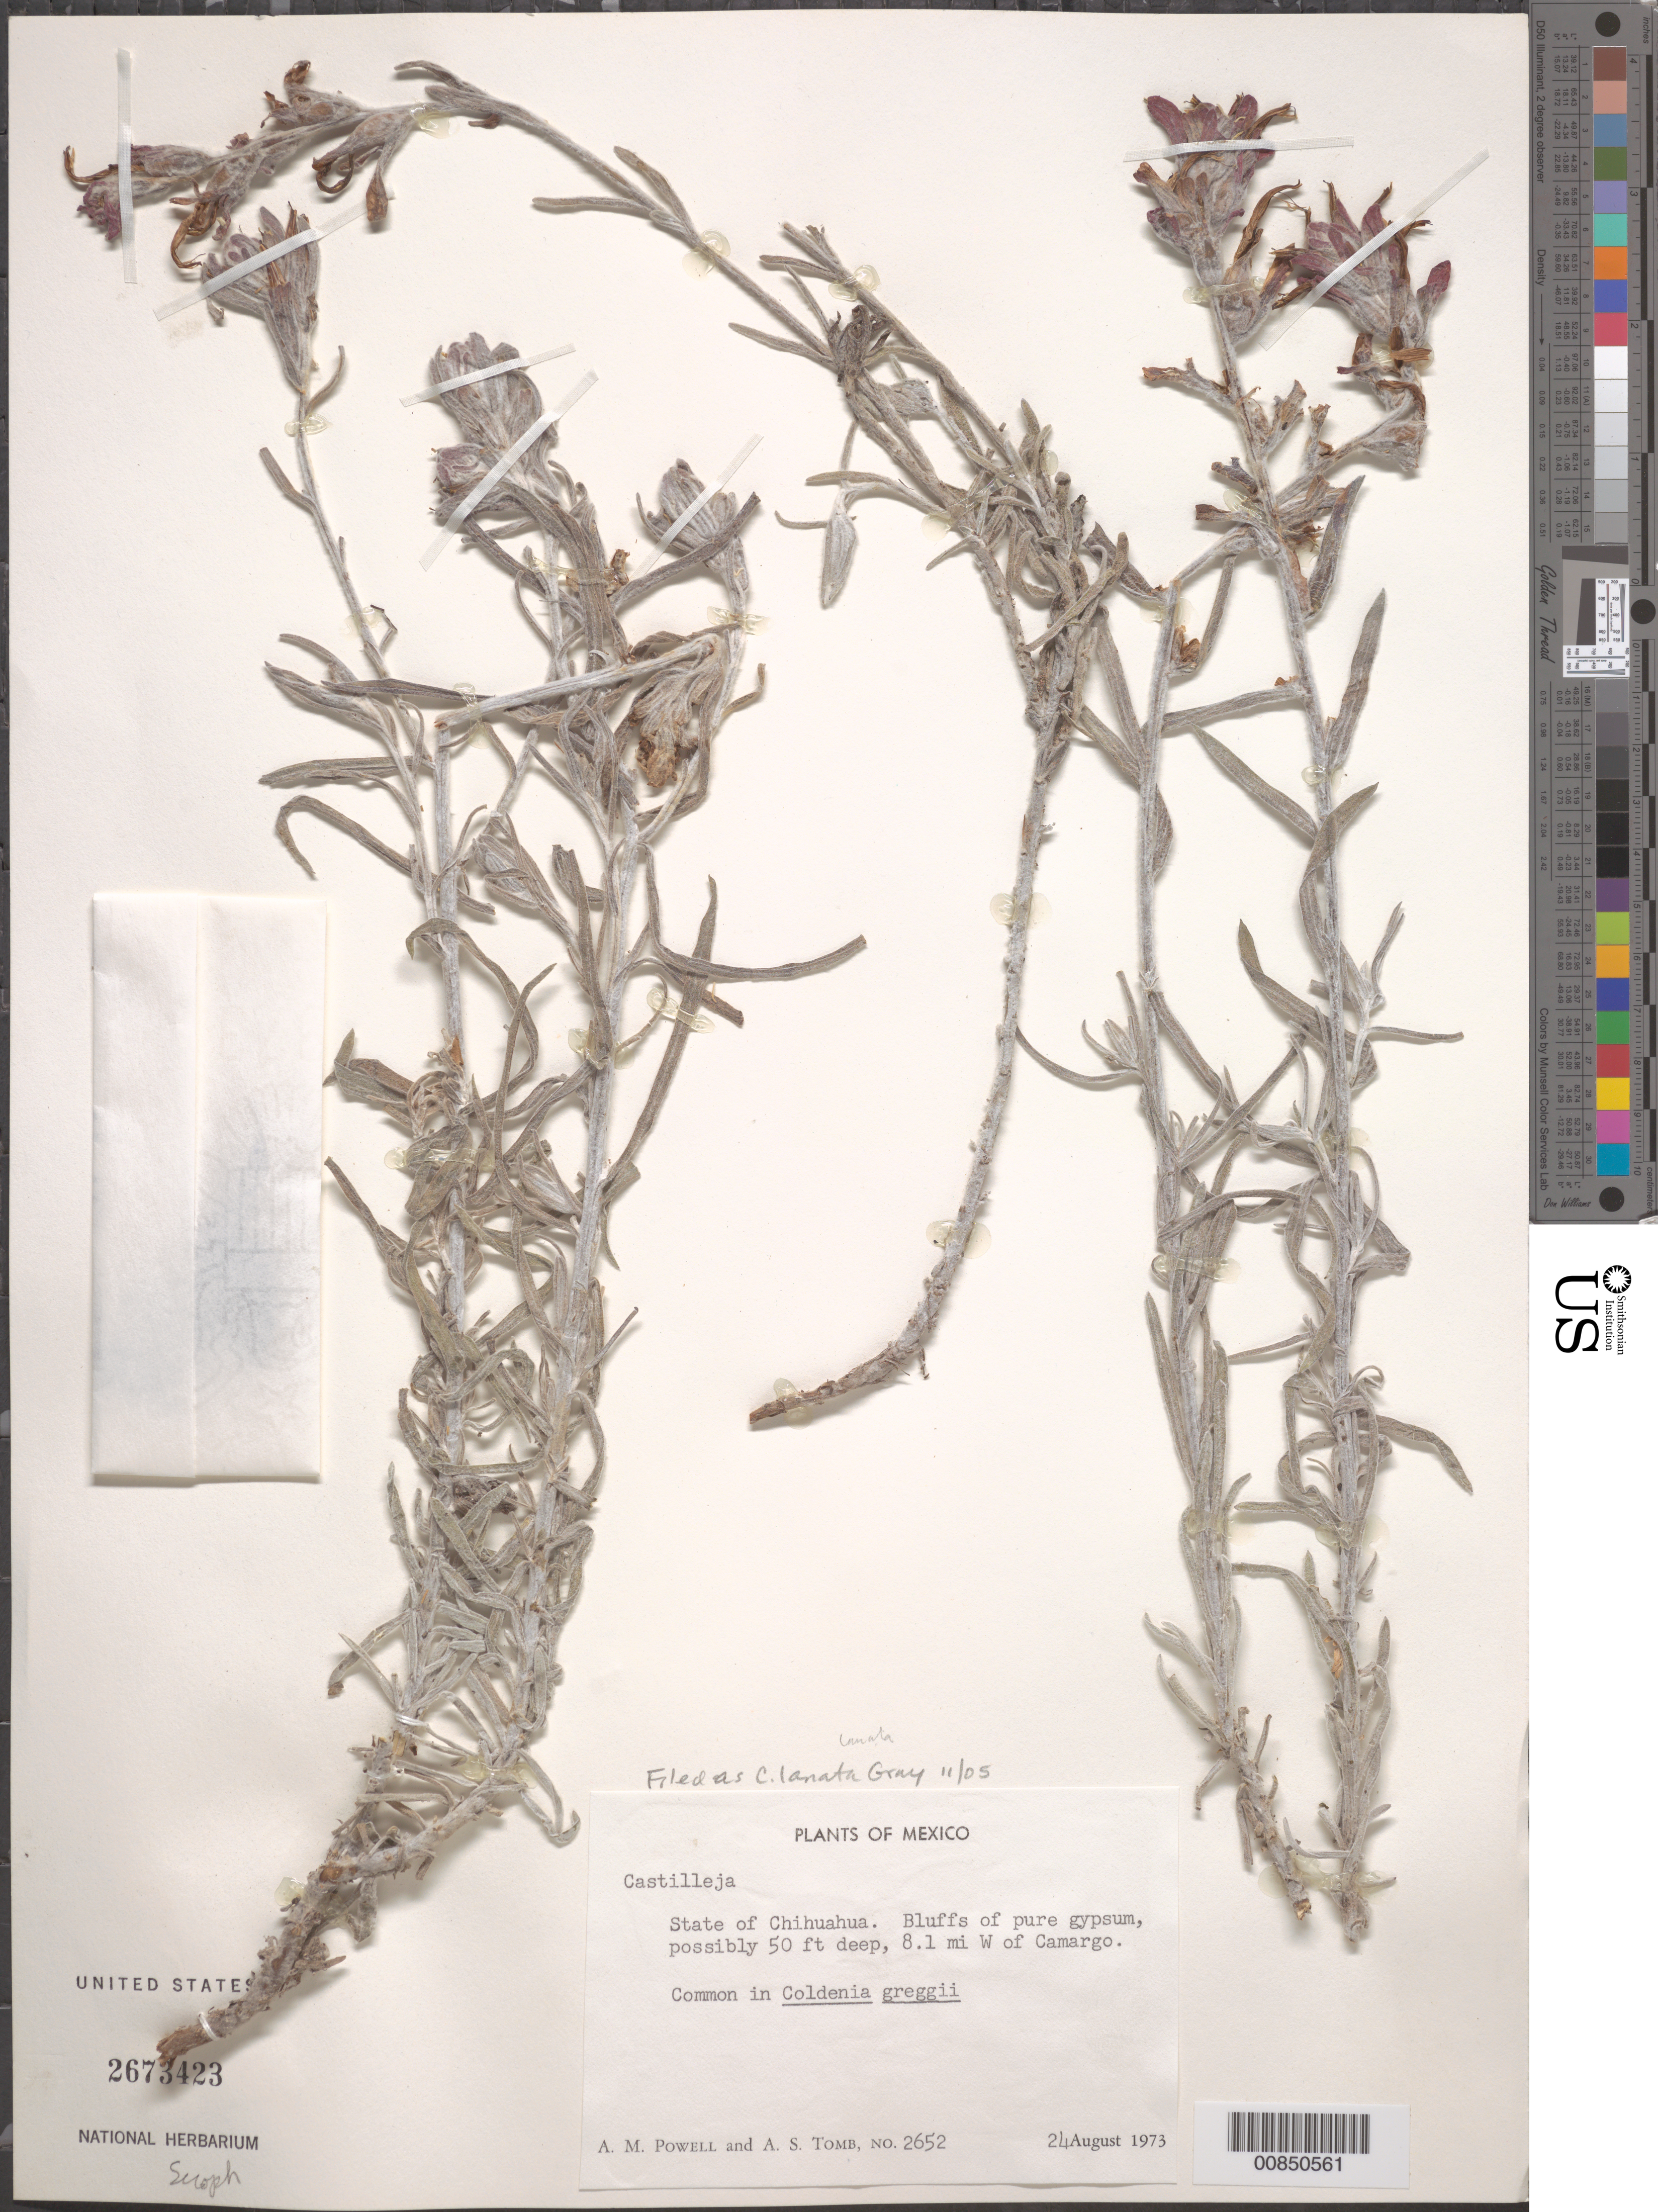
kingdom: Plantae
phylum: Tracheophyta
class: Magnoliopsida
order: Lamiales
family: Orobanchaceae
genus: Castilleja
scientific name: Castilleja lanata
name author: A. Gray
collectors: A. M. Powell & A. Tomb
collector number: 2652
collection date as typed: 24 Aug 1973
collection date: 1973-08-24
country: Mexico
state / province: Chihuahua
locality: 8.1 mi W of Camargo.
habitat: Bluffs of pure gypsum. Common in Coldenia greggii.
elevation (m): -15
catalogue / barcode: US 2673423